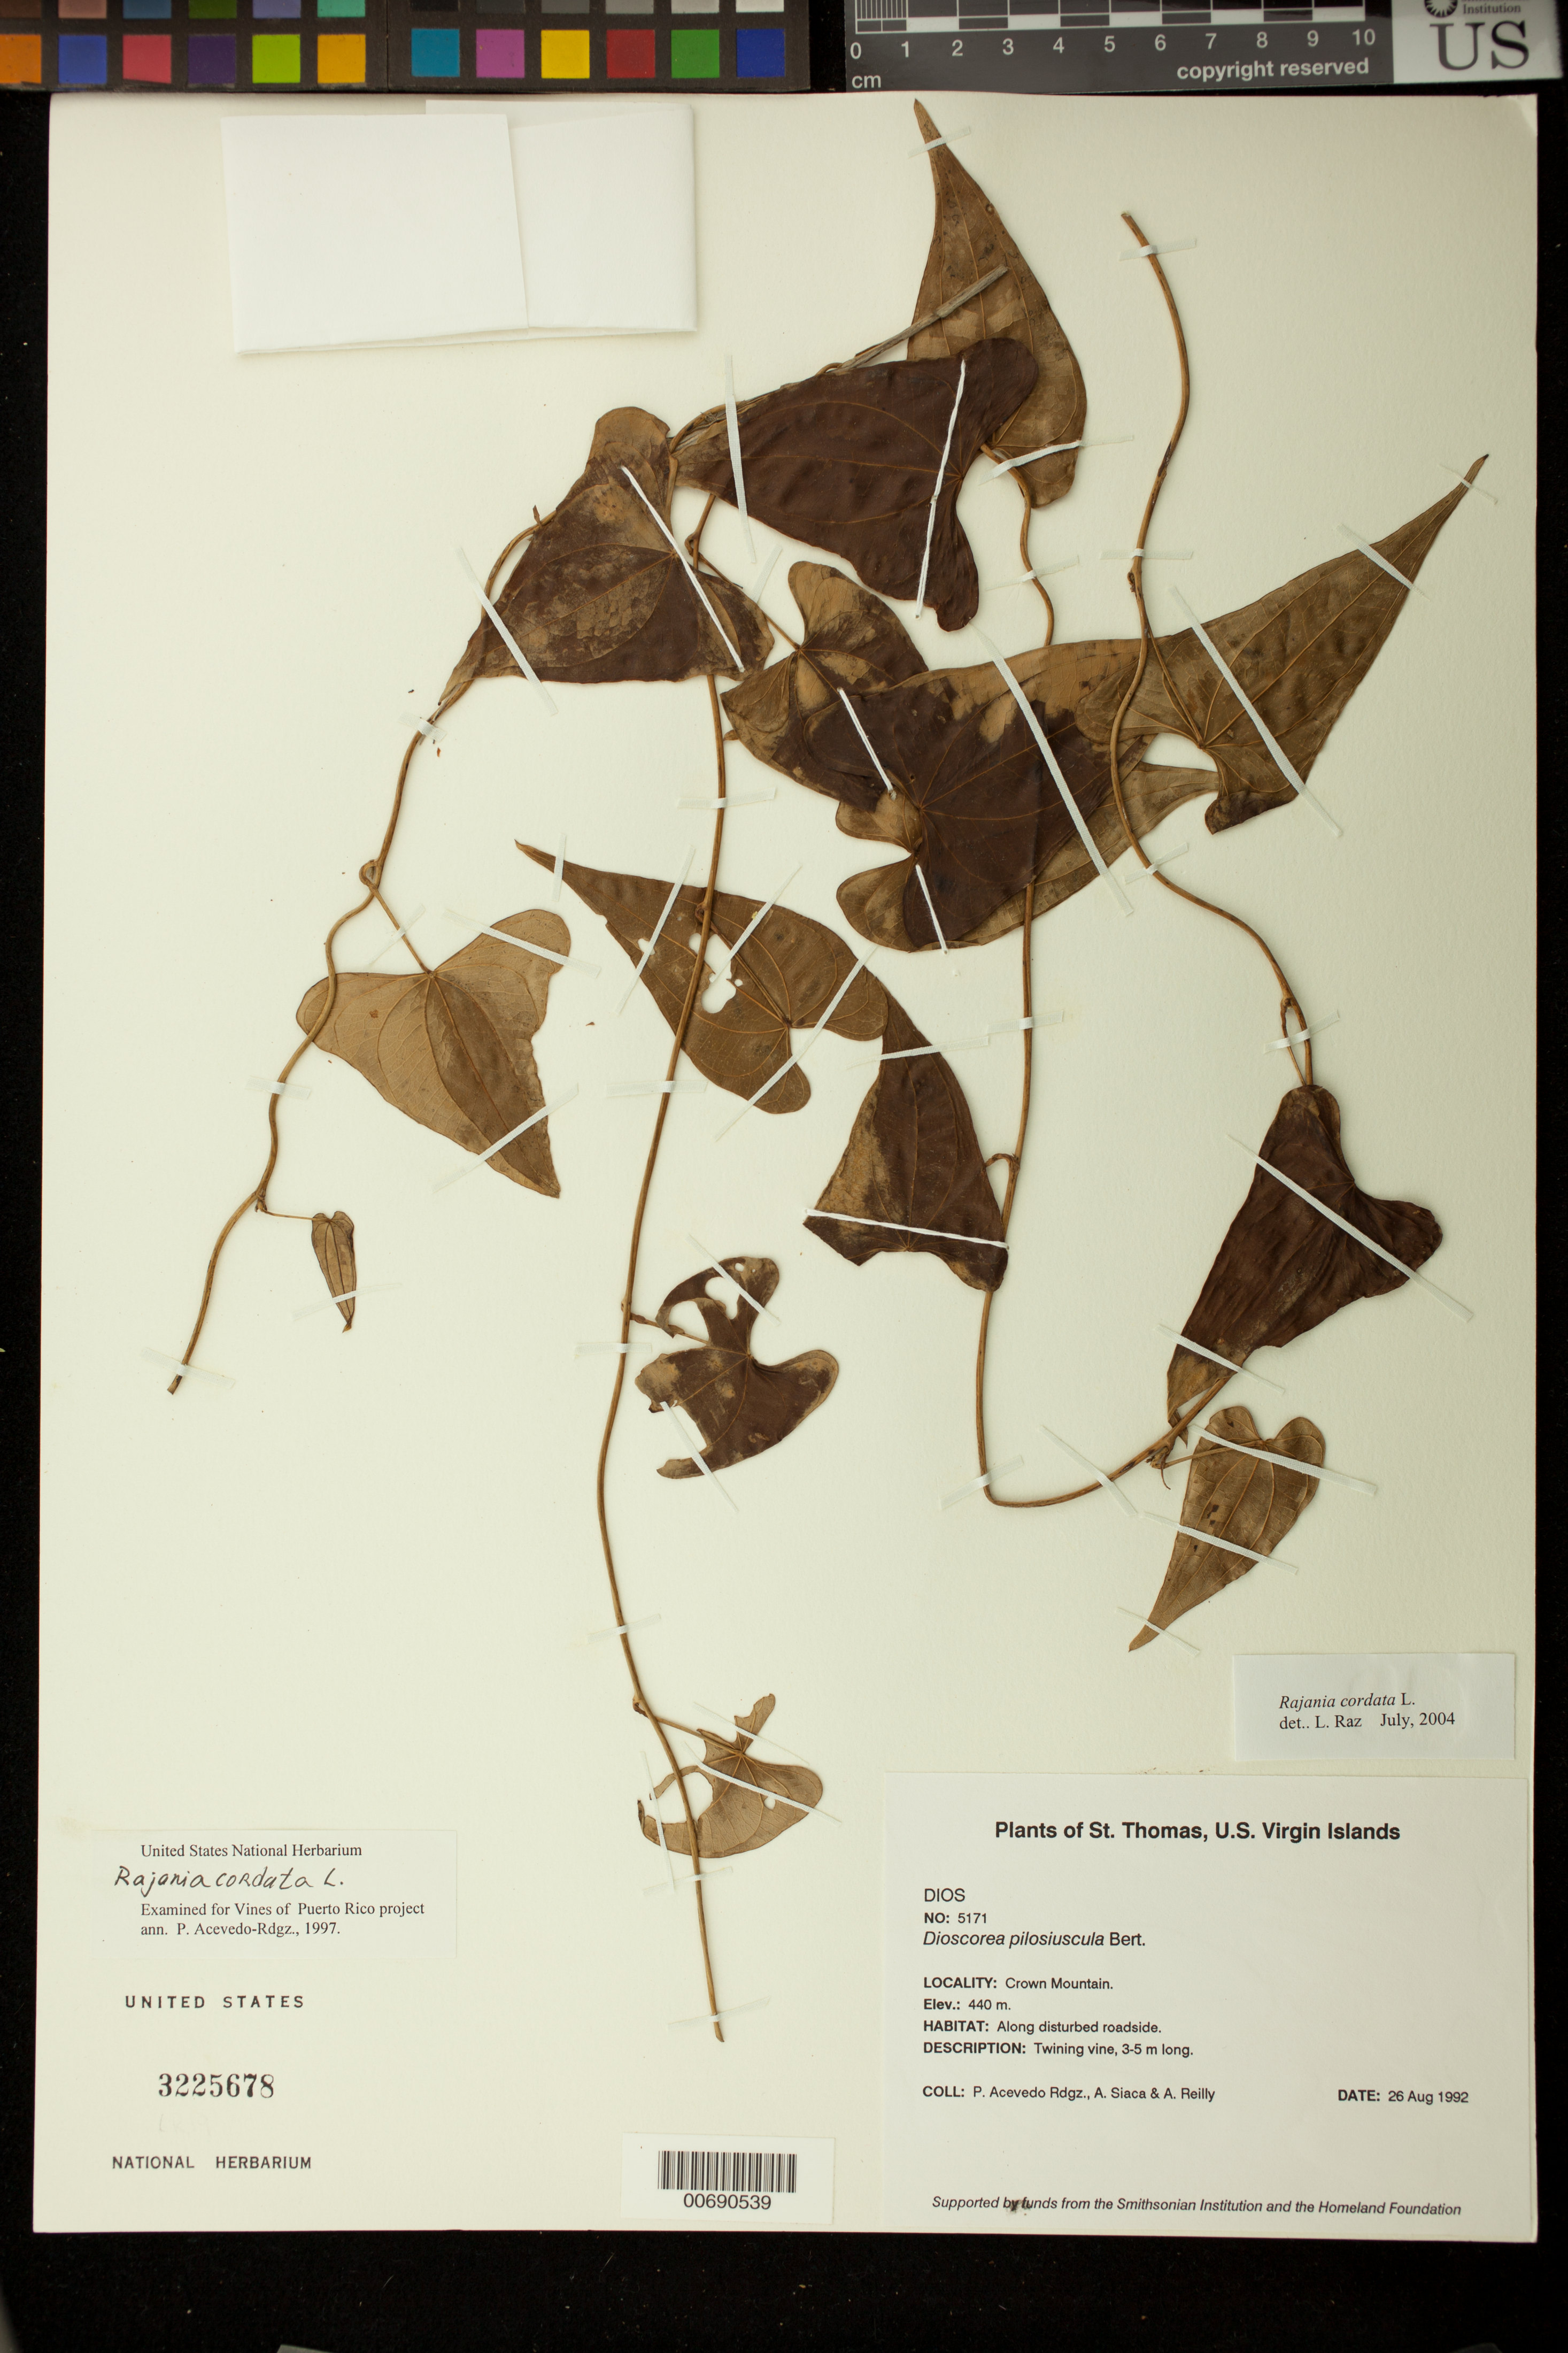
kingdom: Plantae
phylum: Tracheophyta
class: Liliopsida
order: Dioscoreales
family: Dioscoreaceae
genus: Dioscorea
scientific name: Dioscorea cordata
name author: (L.) Raz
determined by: Strong, M. T., (US), Smithsonian Institution - National Museum of Natural History (UNITED STATES)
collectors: P. Acevedo-Rodr., A. Siaca & A. Reilly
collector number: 5171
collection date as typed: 26 Aug 1992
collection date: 1992-08-26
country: U.S. Virgin Islands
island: St. Thomas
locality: Crown Mountain.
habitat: Along disturbed roadside.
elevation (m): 440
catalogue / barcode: US 3225678